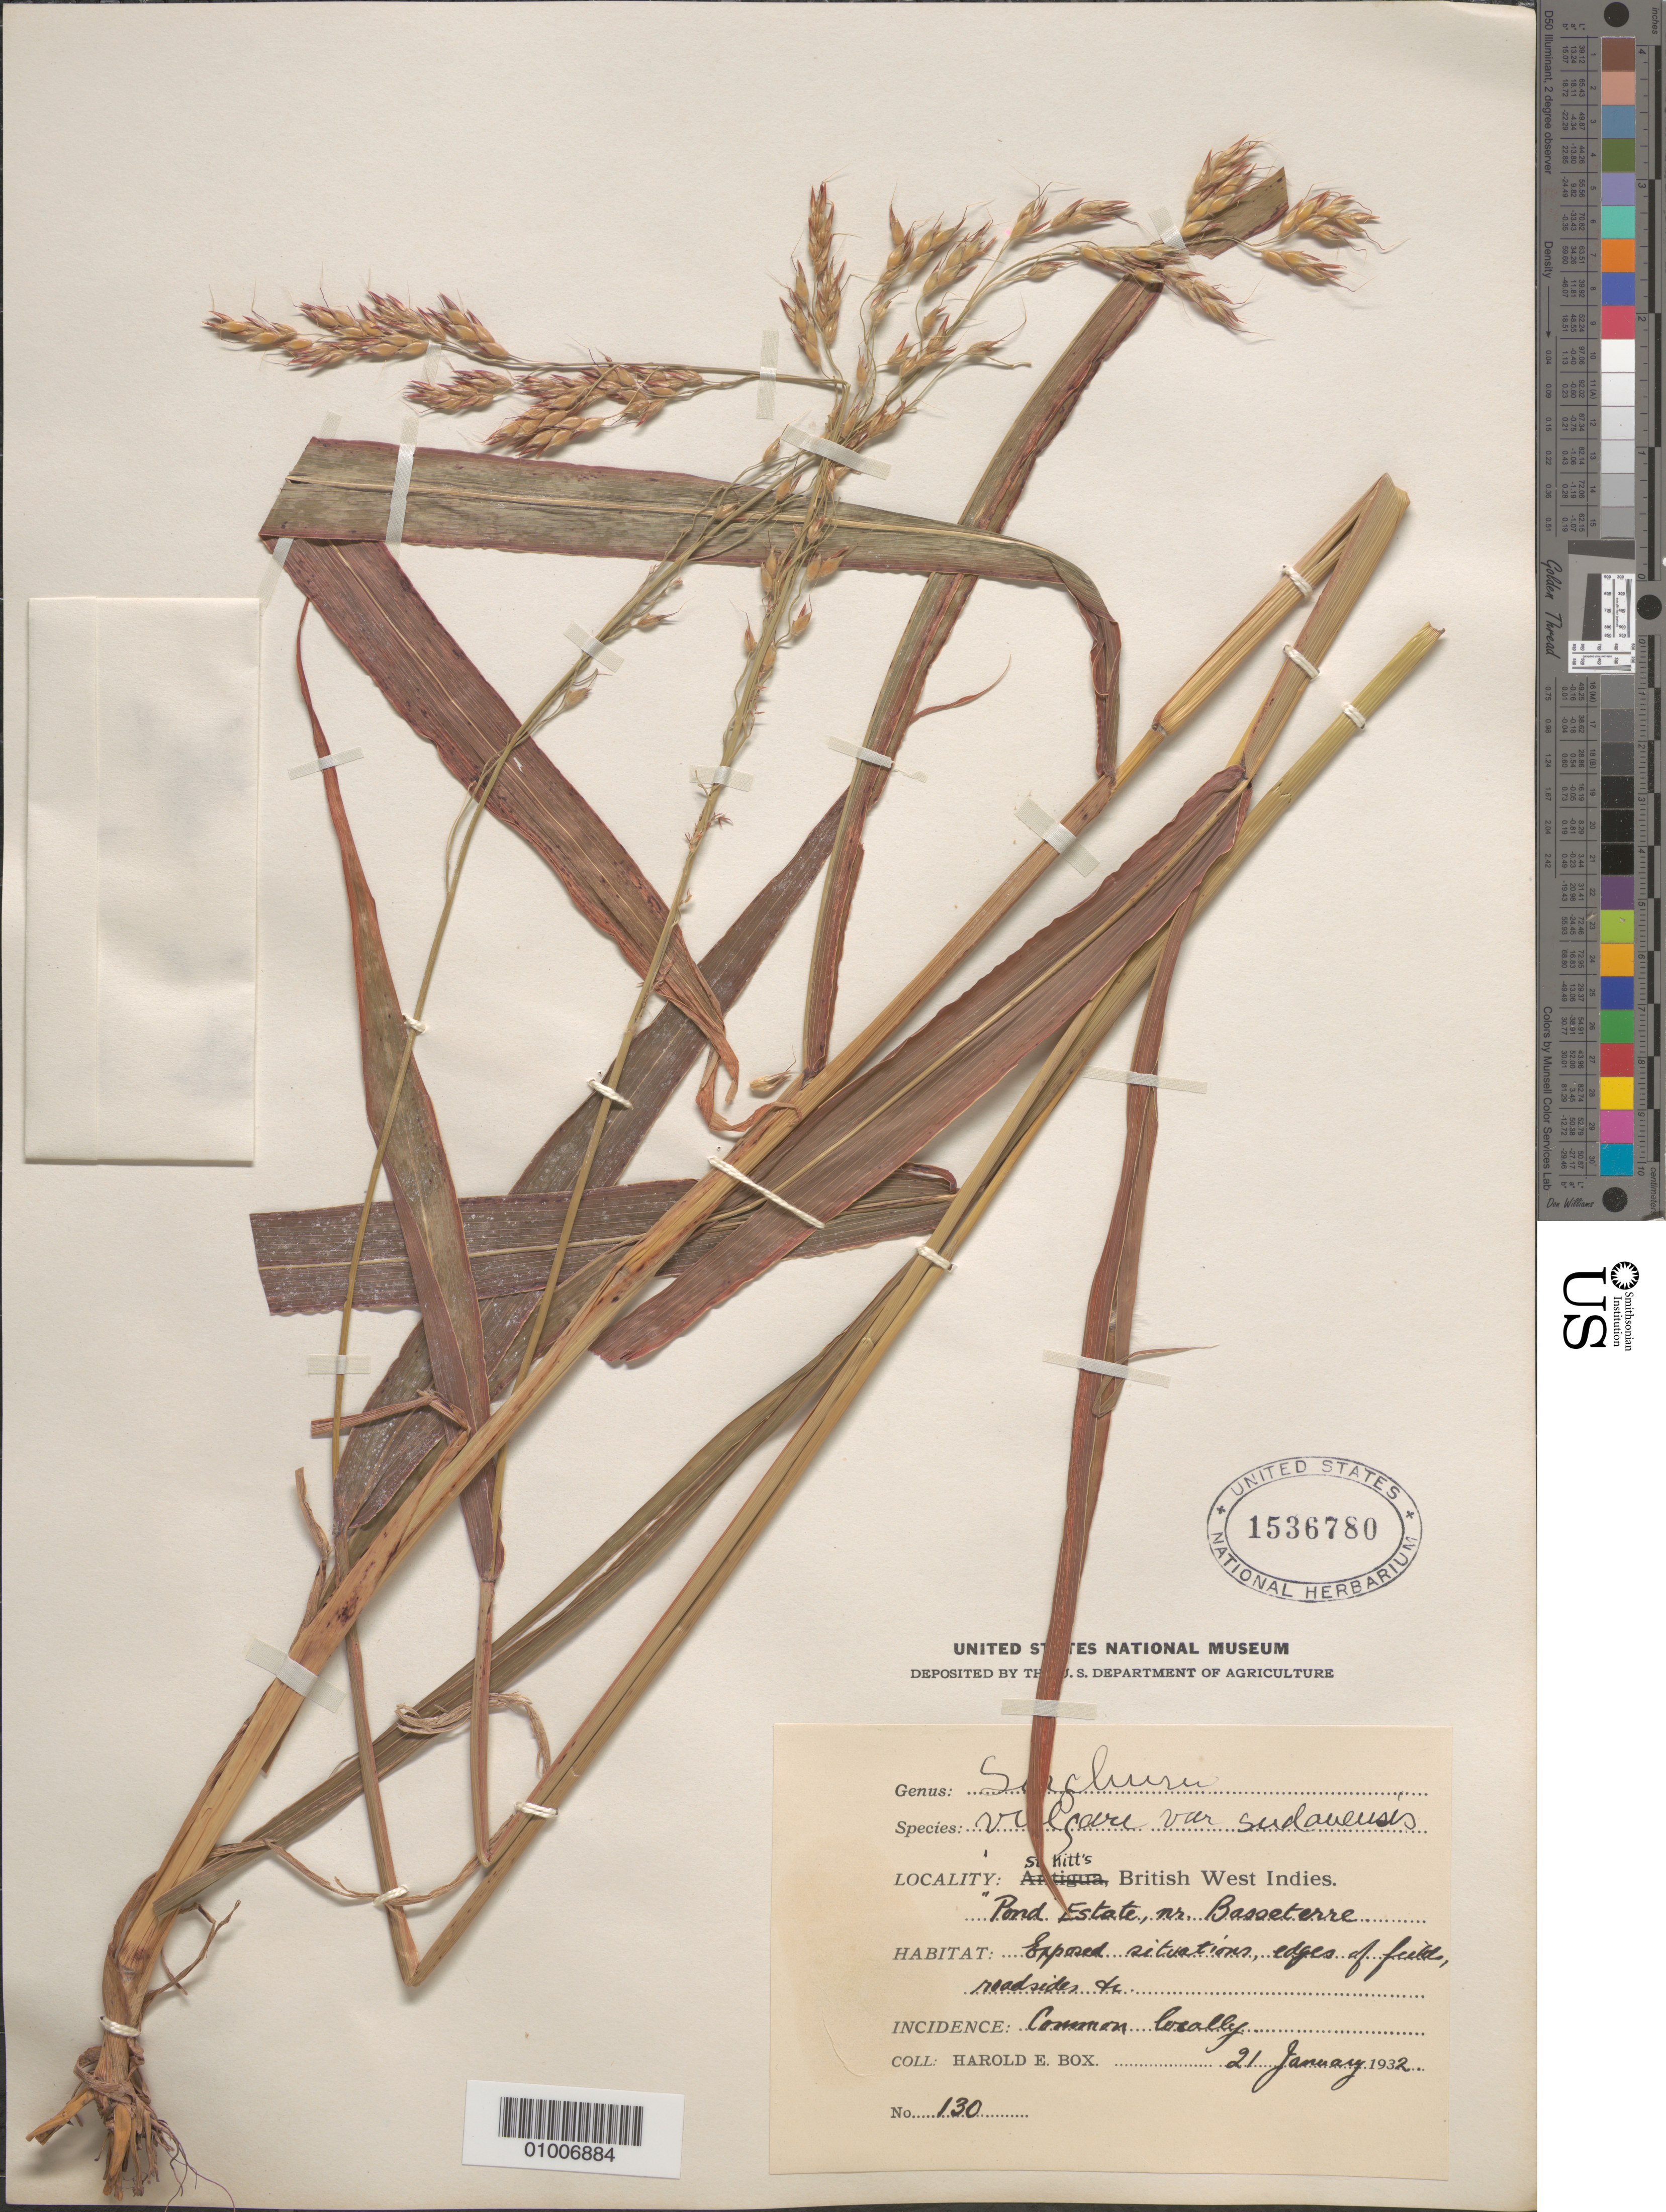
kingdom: Plantae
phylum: Tracheophyta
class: Liliopsida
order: Poales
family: Poaceae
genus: Sorghum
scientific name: Sorghum vulgare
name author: (L.) Pers.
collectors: H. E. Box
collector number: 130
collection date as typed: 21 Jan 1932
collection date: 1932-01-21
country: St. Christopher-Nevis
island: St. Christopher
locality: edges of fertile roadside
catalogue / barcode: US 1536780